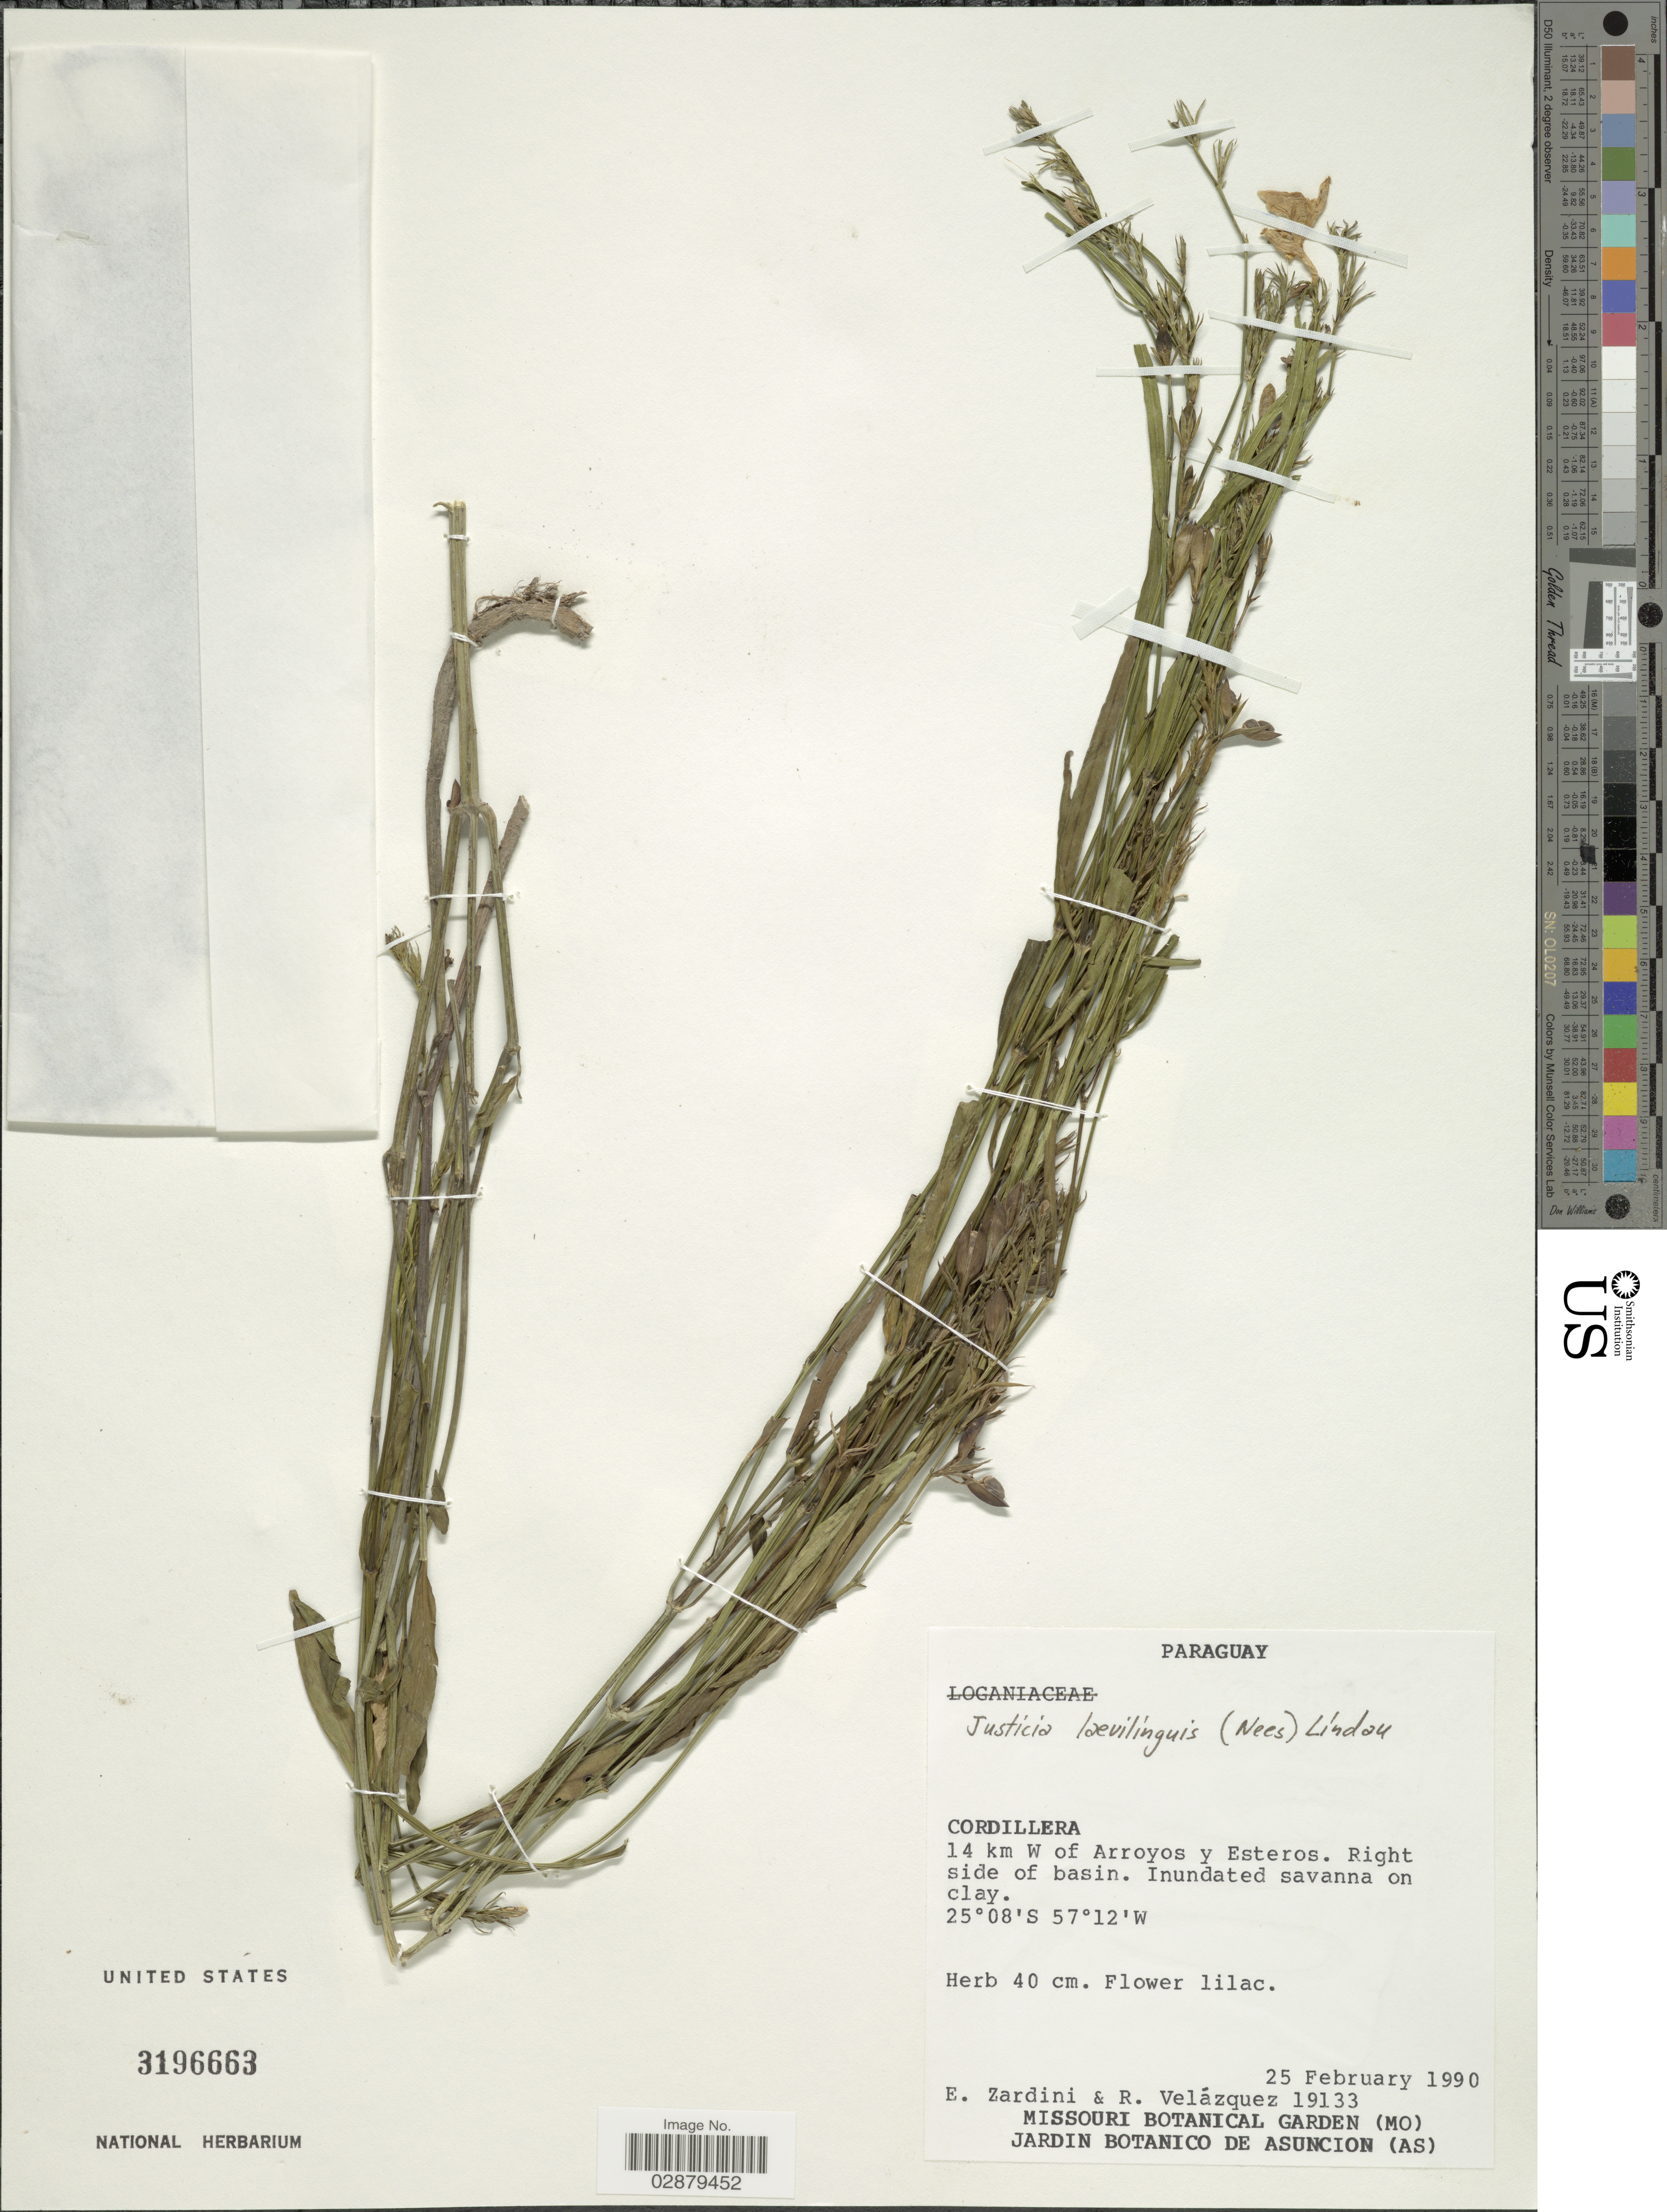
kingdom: Plantae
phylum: Tracheophyta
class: Magnoliopsida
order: Lamiales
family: Acanthaceae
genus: Justicia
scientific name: Justicia laevilinguis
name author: (Nees) Lindau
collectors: E. Zardini & R. Velázquez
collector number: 19133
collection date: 1990-02-25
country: Paraguay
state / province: Cordillera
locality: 14 km W of Arroyos y Esteros. Right side of basin.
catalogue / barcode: US 3196663